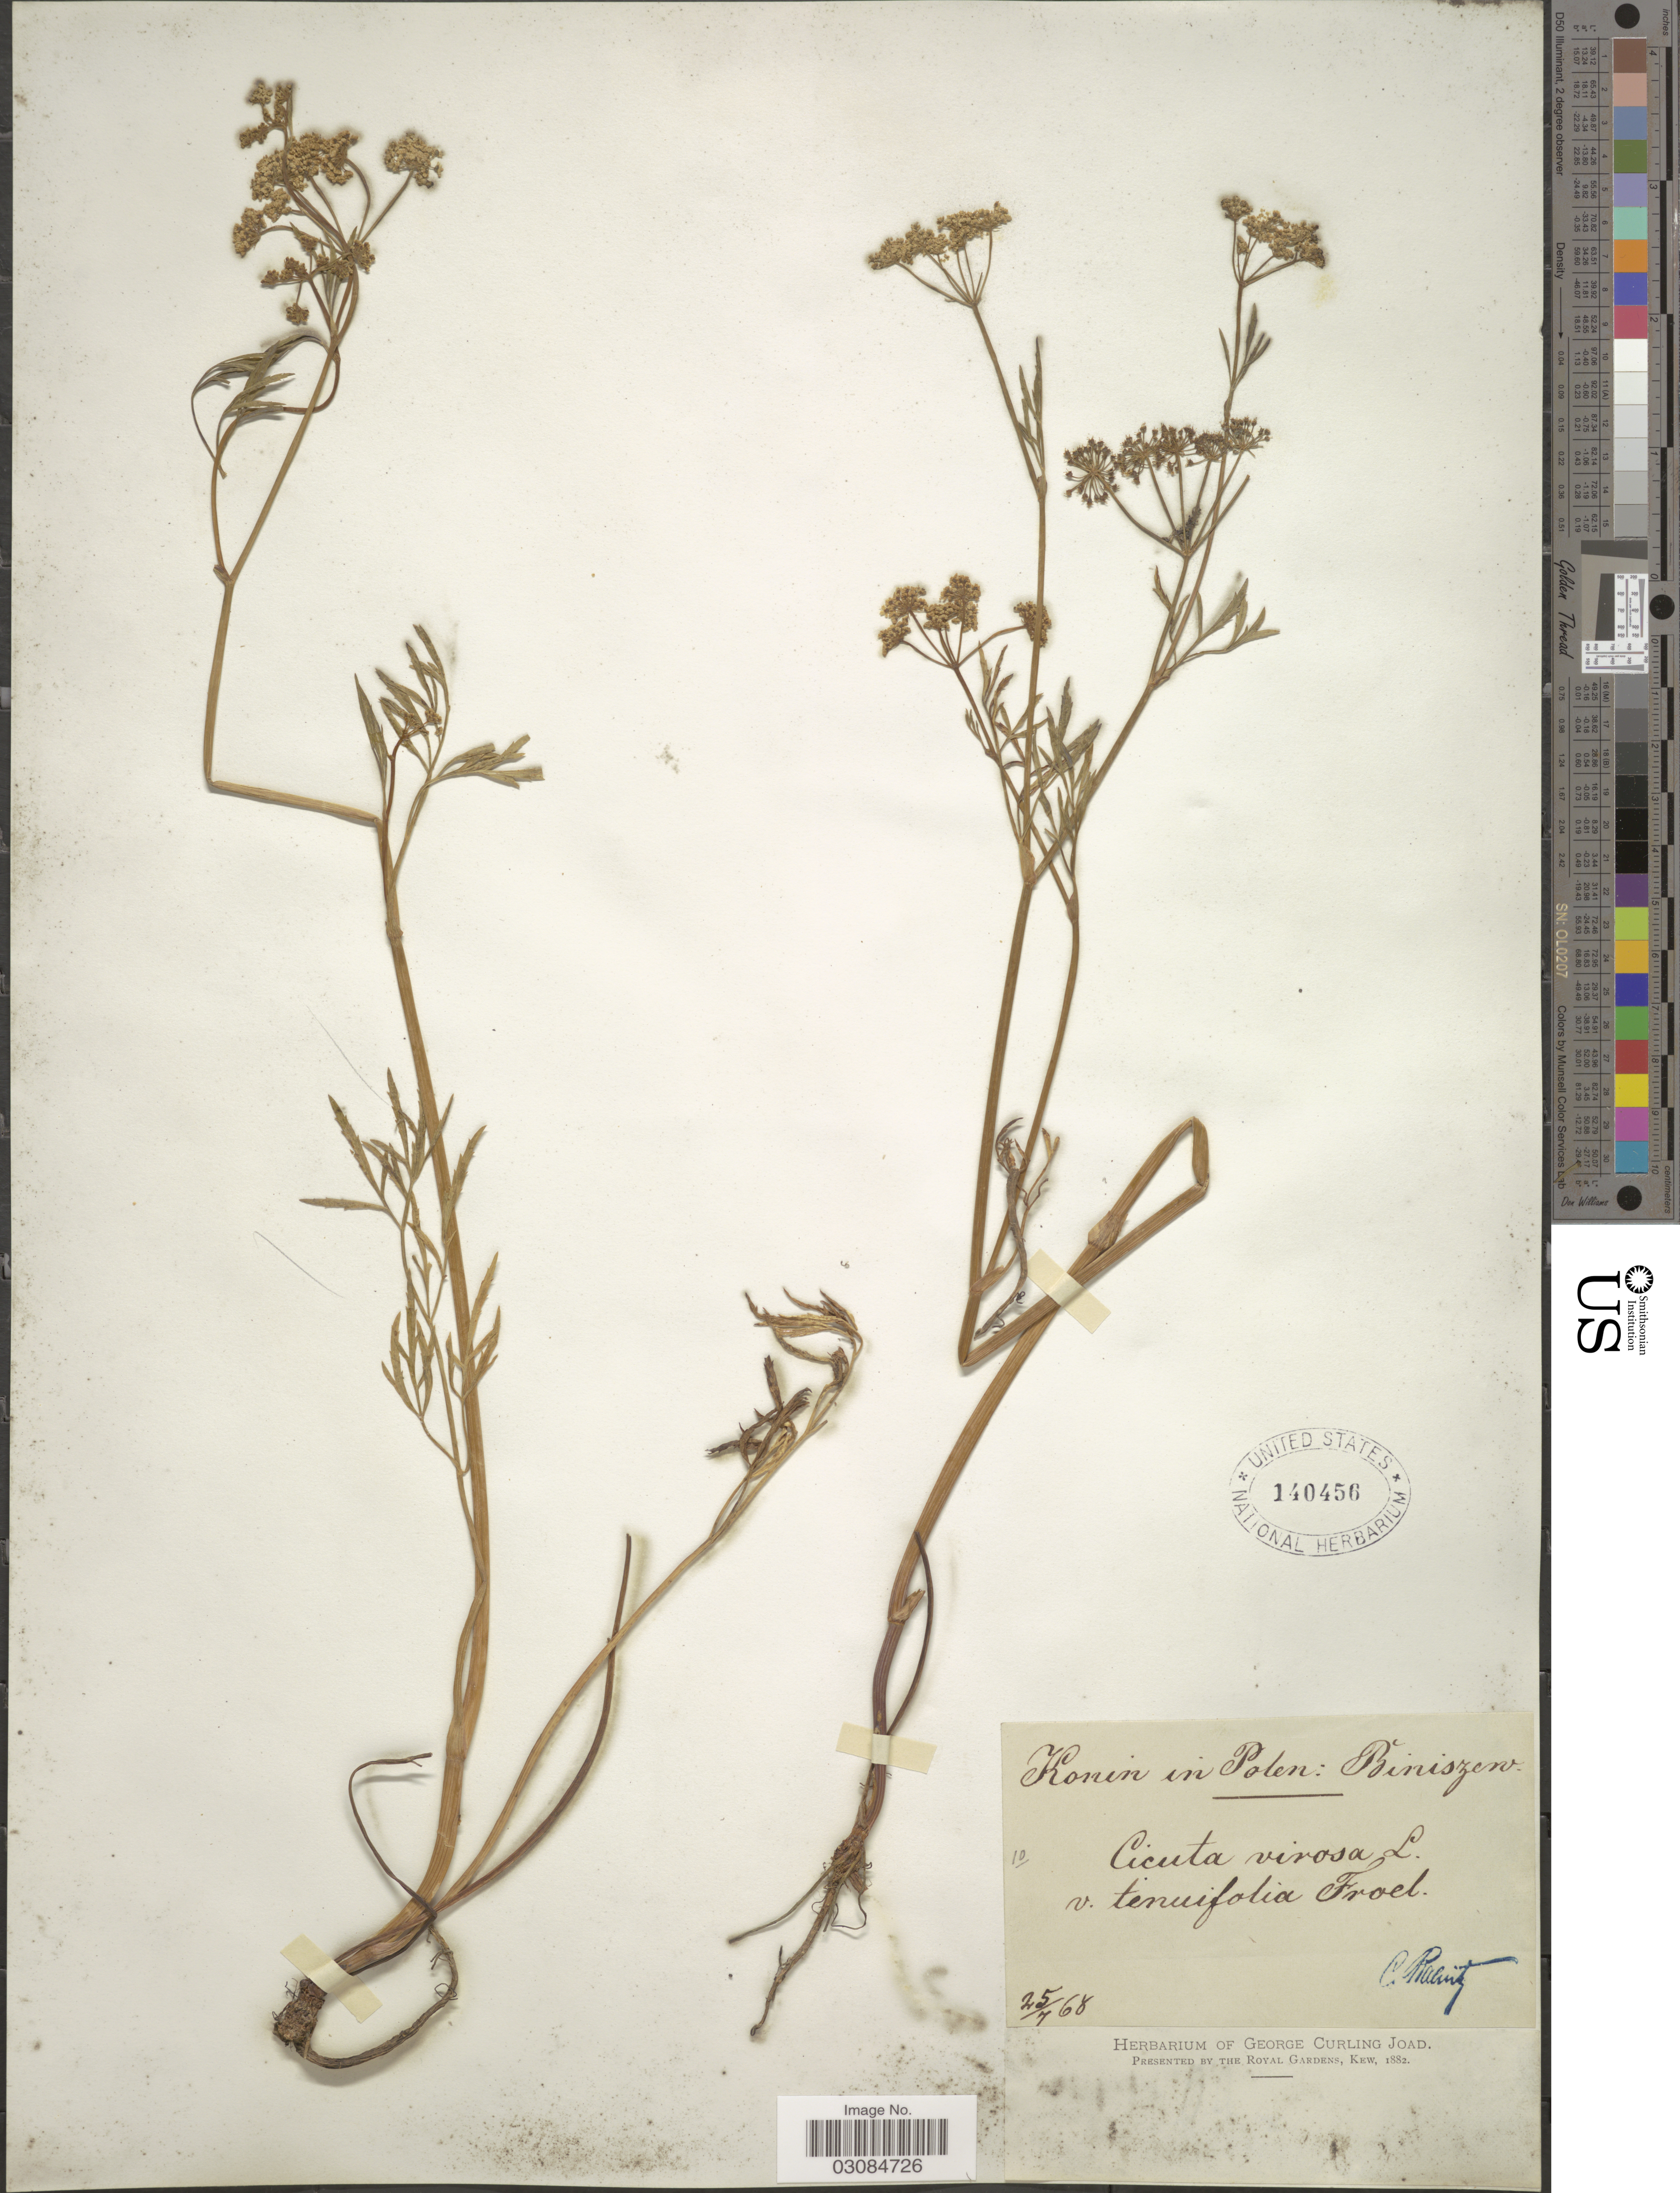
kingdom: Plantae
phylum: Tracheophyta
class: Magnoliopsida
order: Apiales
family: Apiaceae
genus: Cicuta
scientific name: Cicuta virosa var. tenuifolia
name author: (Schrank) Roth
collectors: C. Ralintz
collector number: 10?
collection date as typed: Transcribed d/m/y: 25/7/68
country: Poland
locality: Biniszew.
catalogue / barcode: US 140456